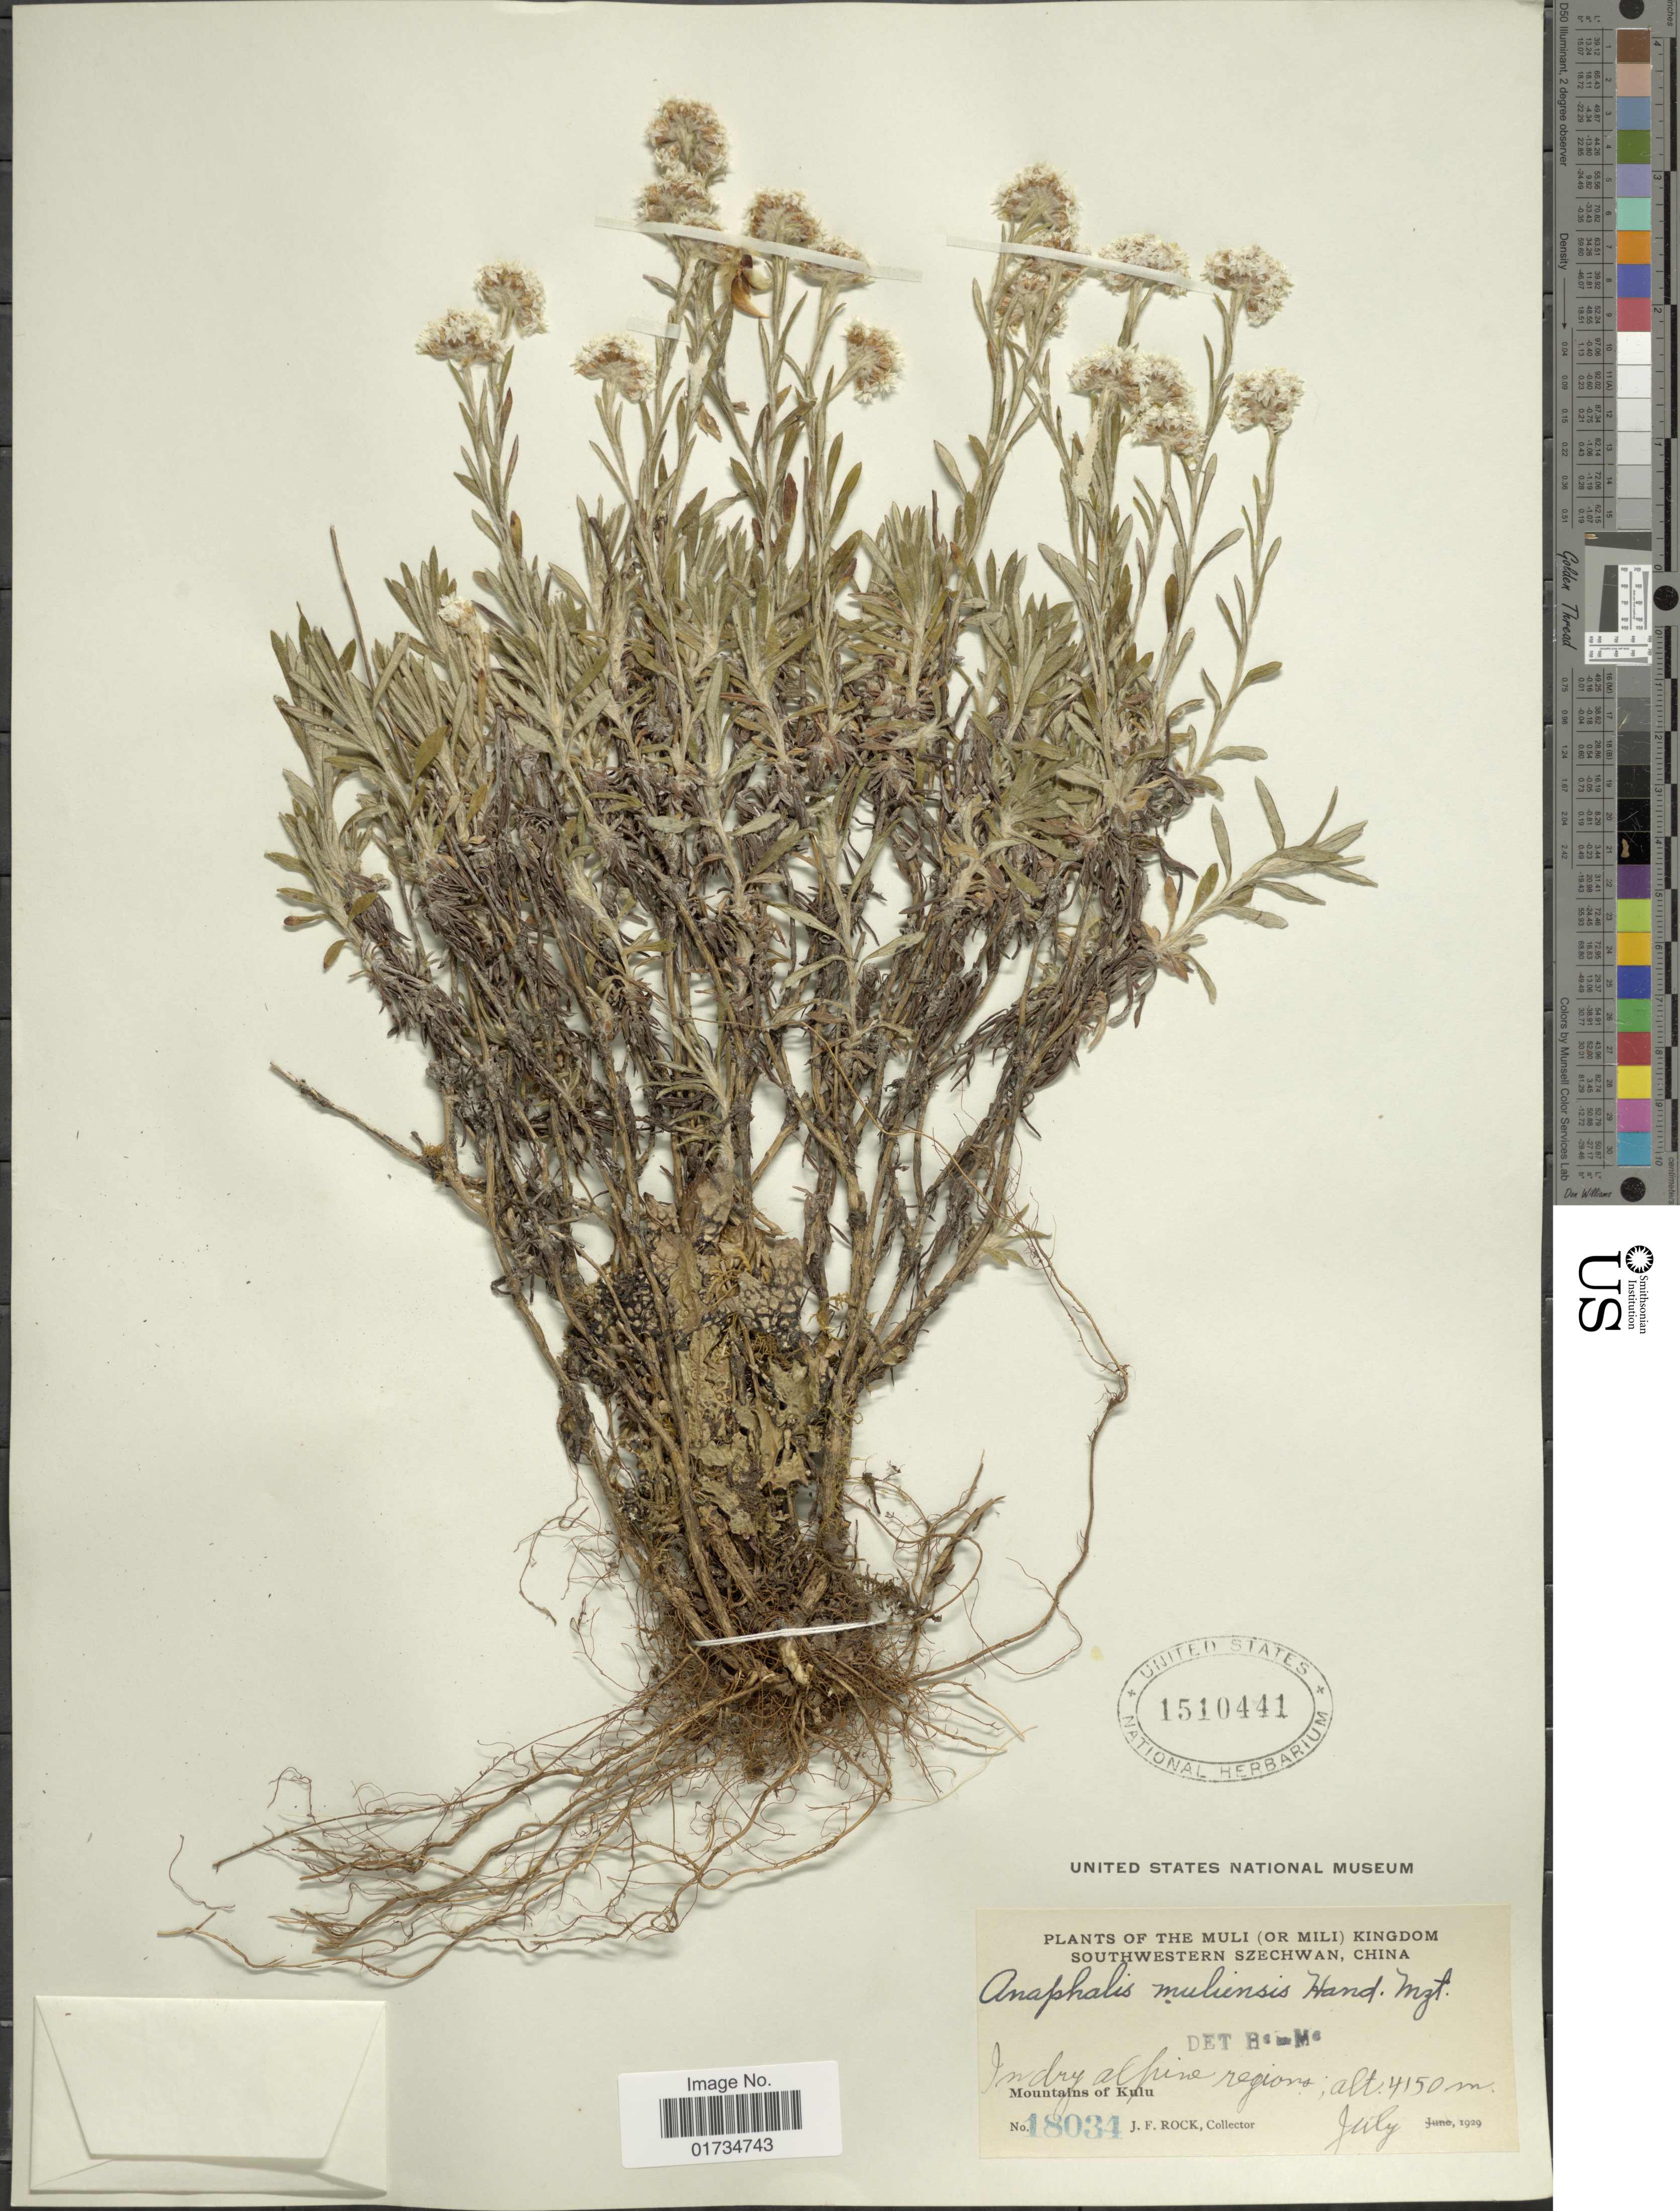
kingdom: Plantae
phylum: Tracheophyta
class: Magnoliopsida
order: Asterales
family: Asteraceae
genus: Anaphalis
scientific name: Anaphalis muliensis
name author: (Hand.-Mazz.) Hand.-Mazz.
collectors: J. Rock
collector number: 18034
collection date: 1929-07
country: China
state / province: Sichuan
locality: The Muli (or Mili) Kingdom. Southwestern Szechuan, China. Mountains of Kulu.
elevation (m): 4150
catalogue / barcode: US 1510441